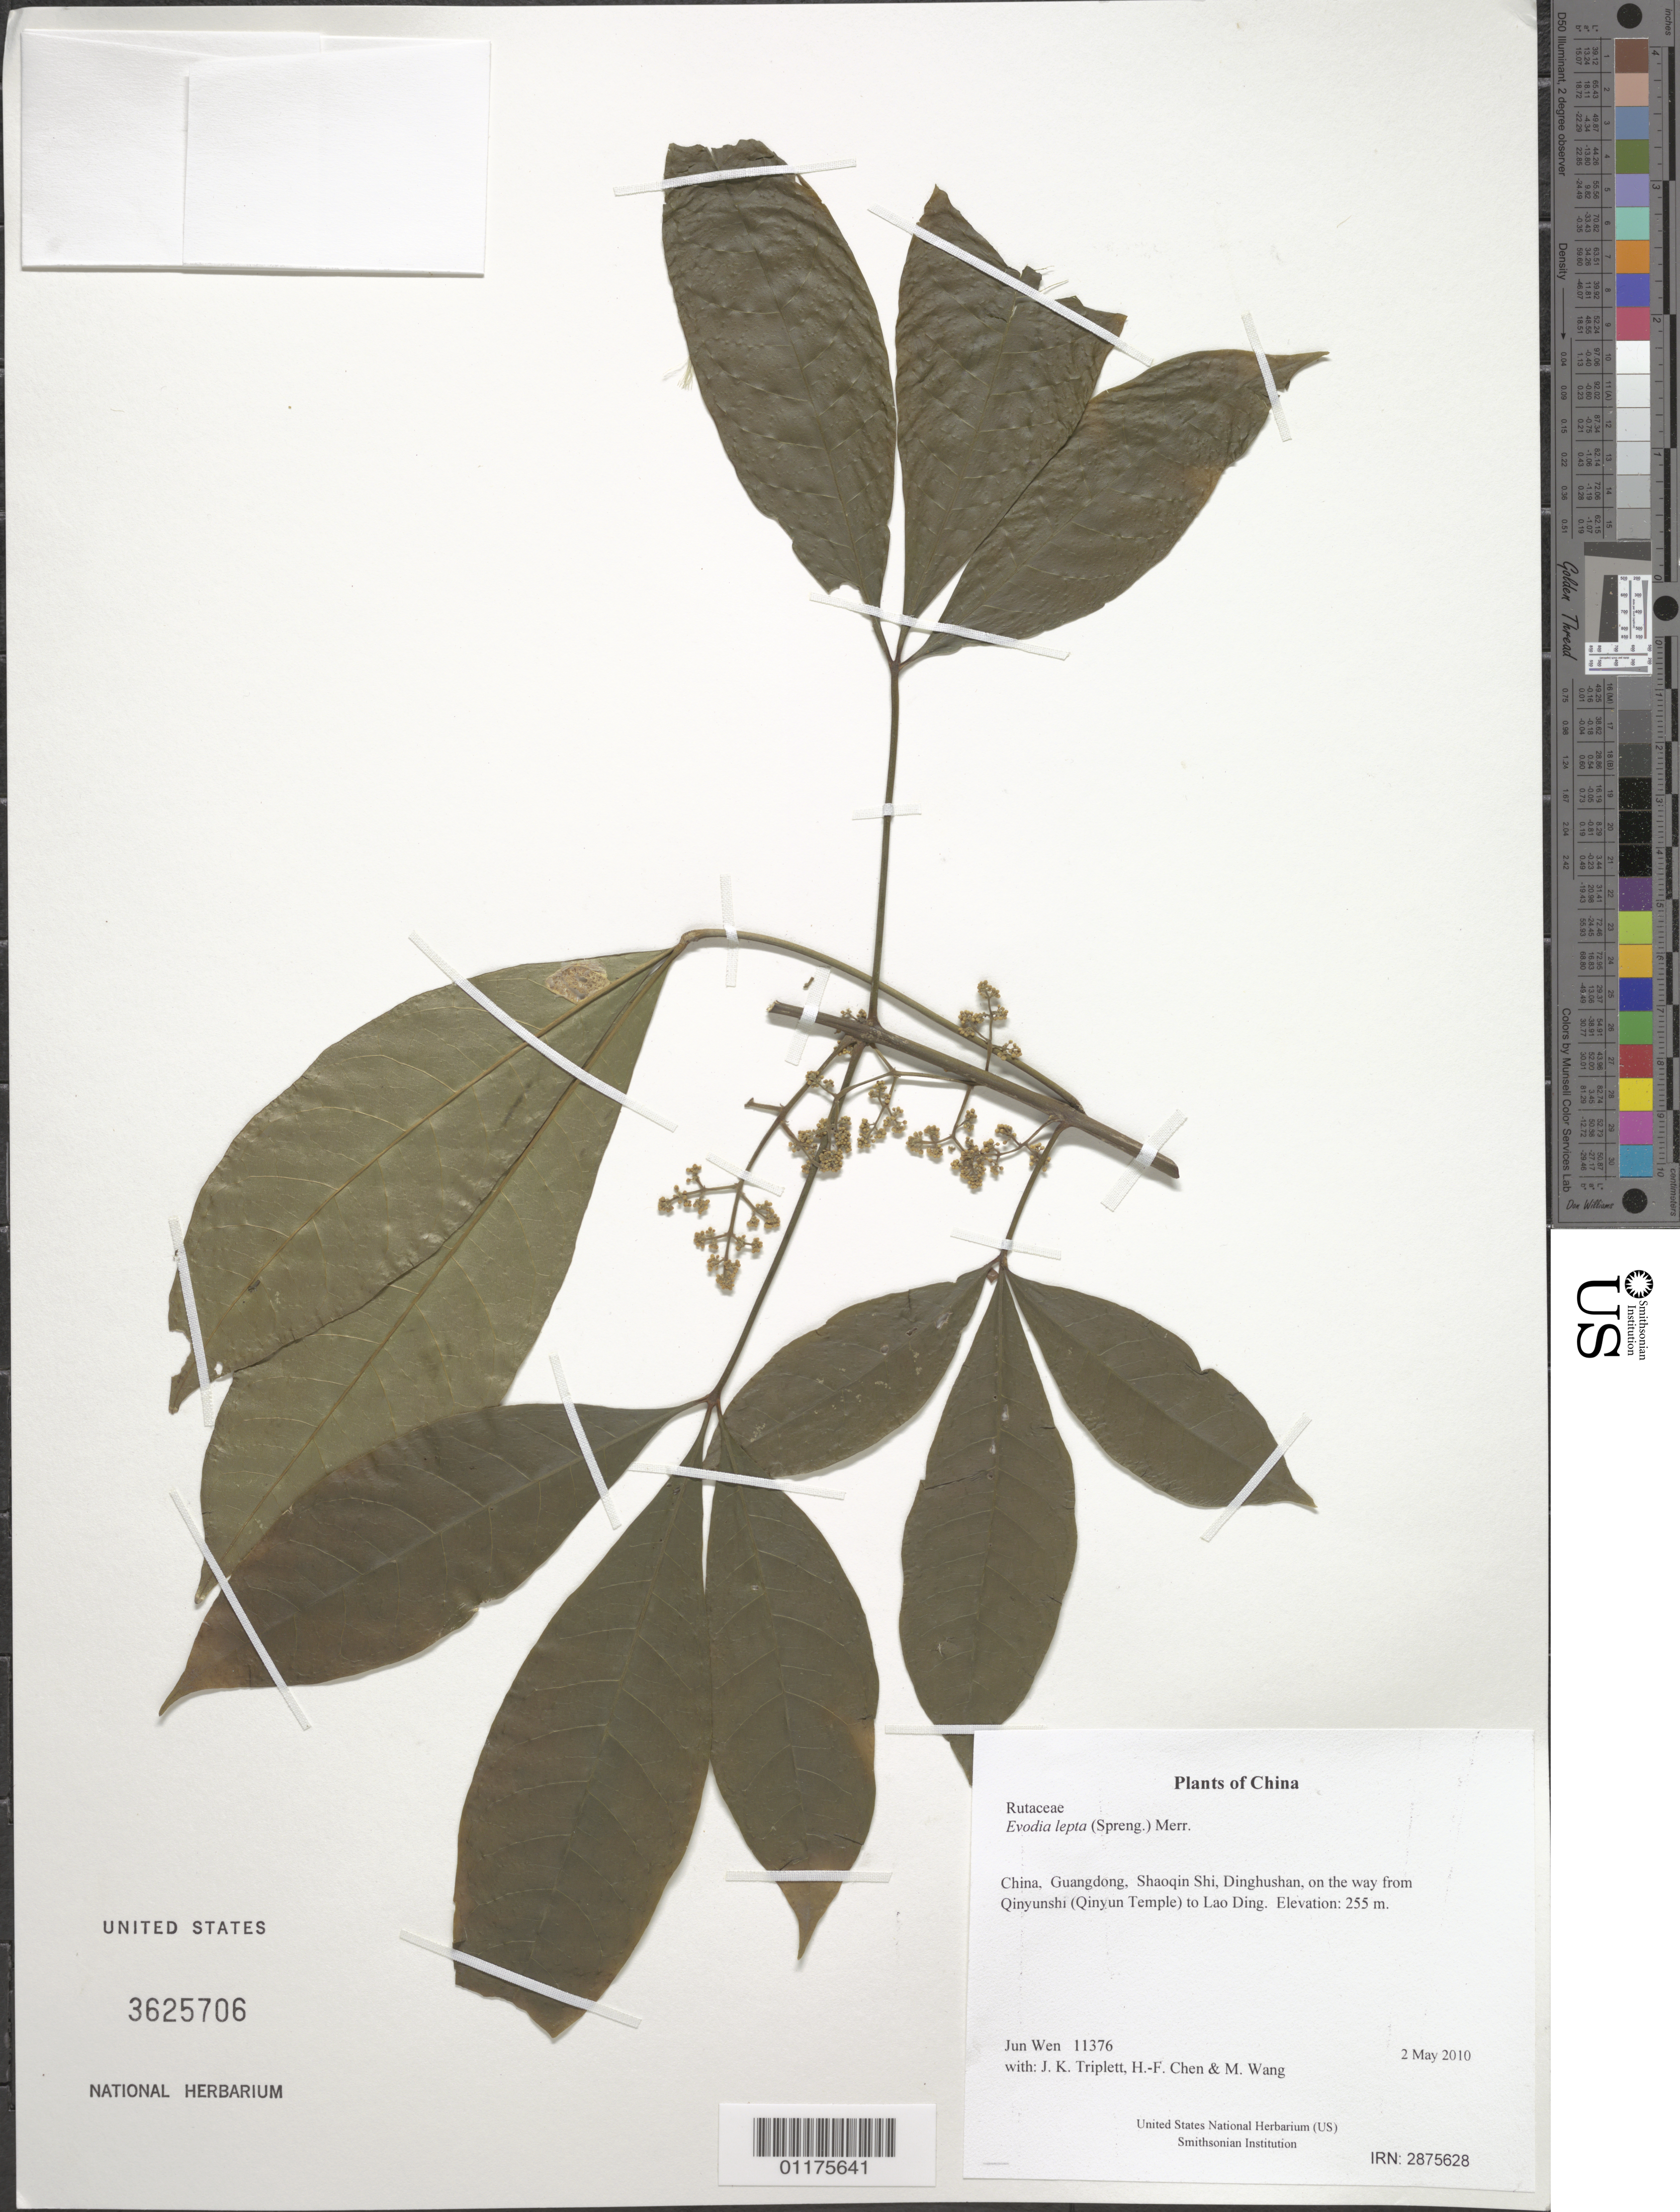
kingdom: Plantae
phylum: Tracheophyta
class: Magnoliopsida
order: Sapindales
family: Rutaceae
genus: Melicope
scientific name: Melicope pteleifolia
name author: (Champ. ex Benth.) T.G. Hartley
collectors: J. Wen, J. K. Triplett, H.-F. Chen & M. Wang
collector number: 11376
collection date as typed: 2 May 2010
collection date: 2010-05-02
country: China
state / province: Guangdong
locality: Shaoqin Shi, Dinghushan, on the way from Qinyunshi (Qinyun Temple) to Lao Ding.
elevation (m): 255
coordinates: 23 09.575 N, 112 31.817 E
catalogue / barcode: US 3625706